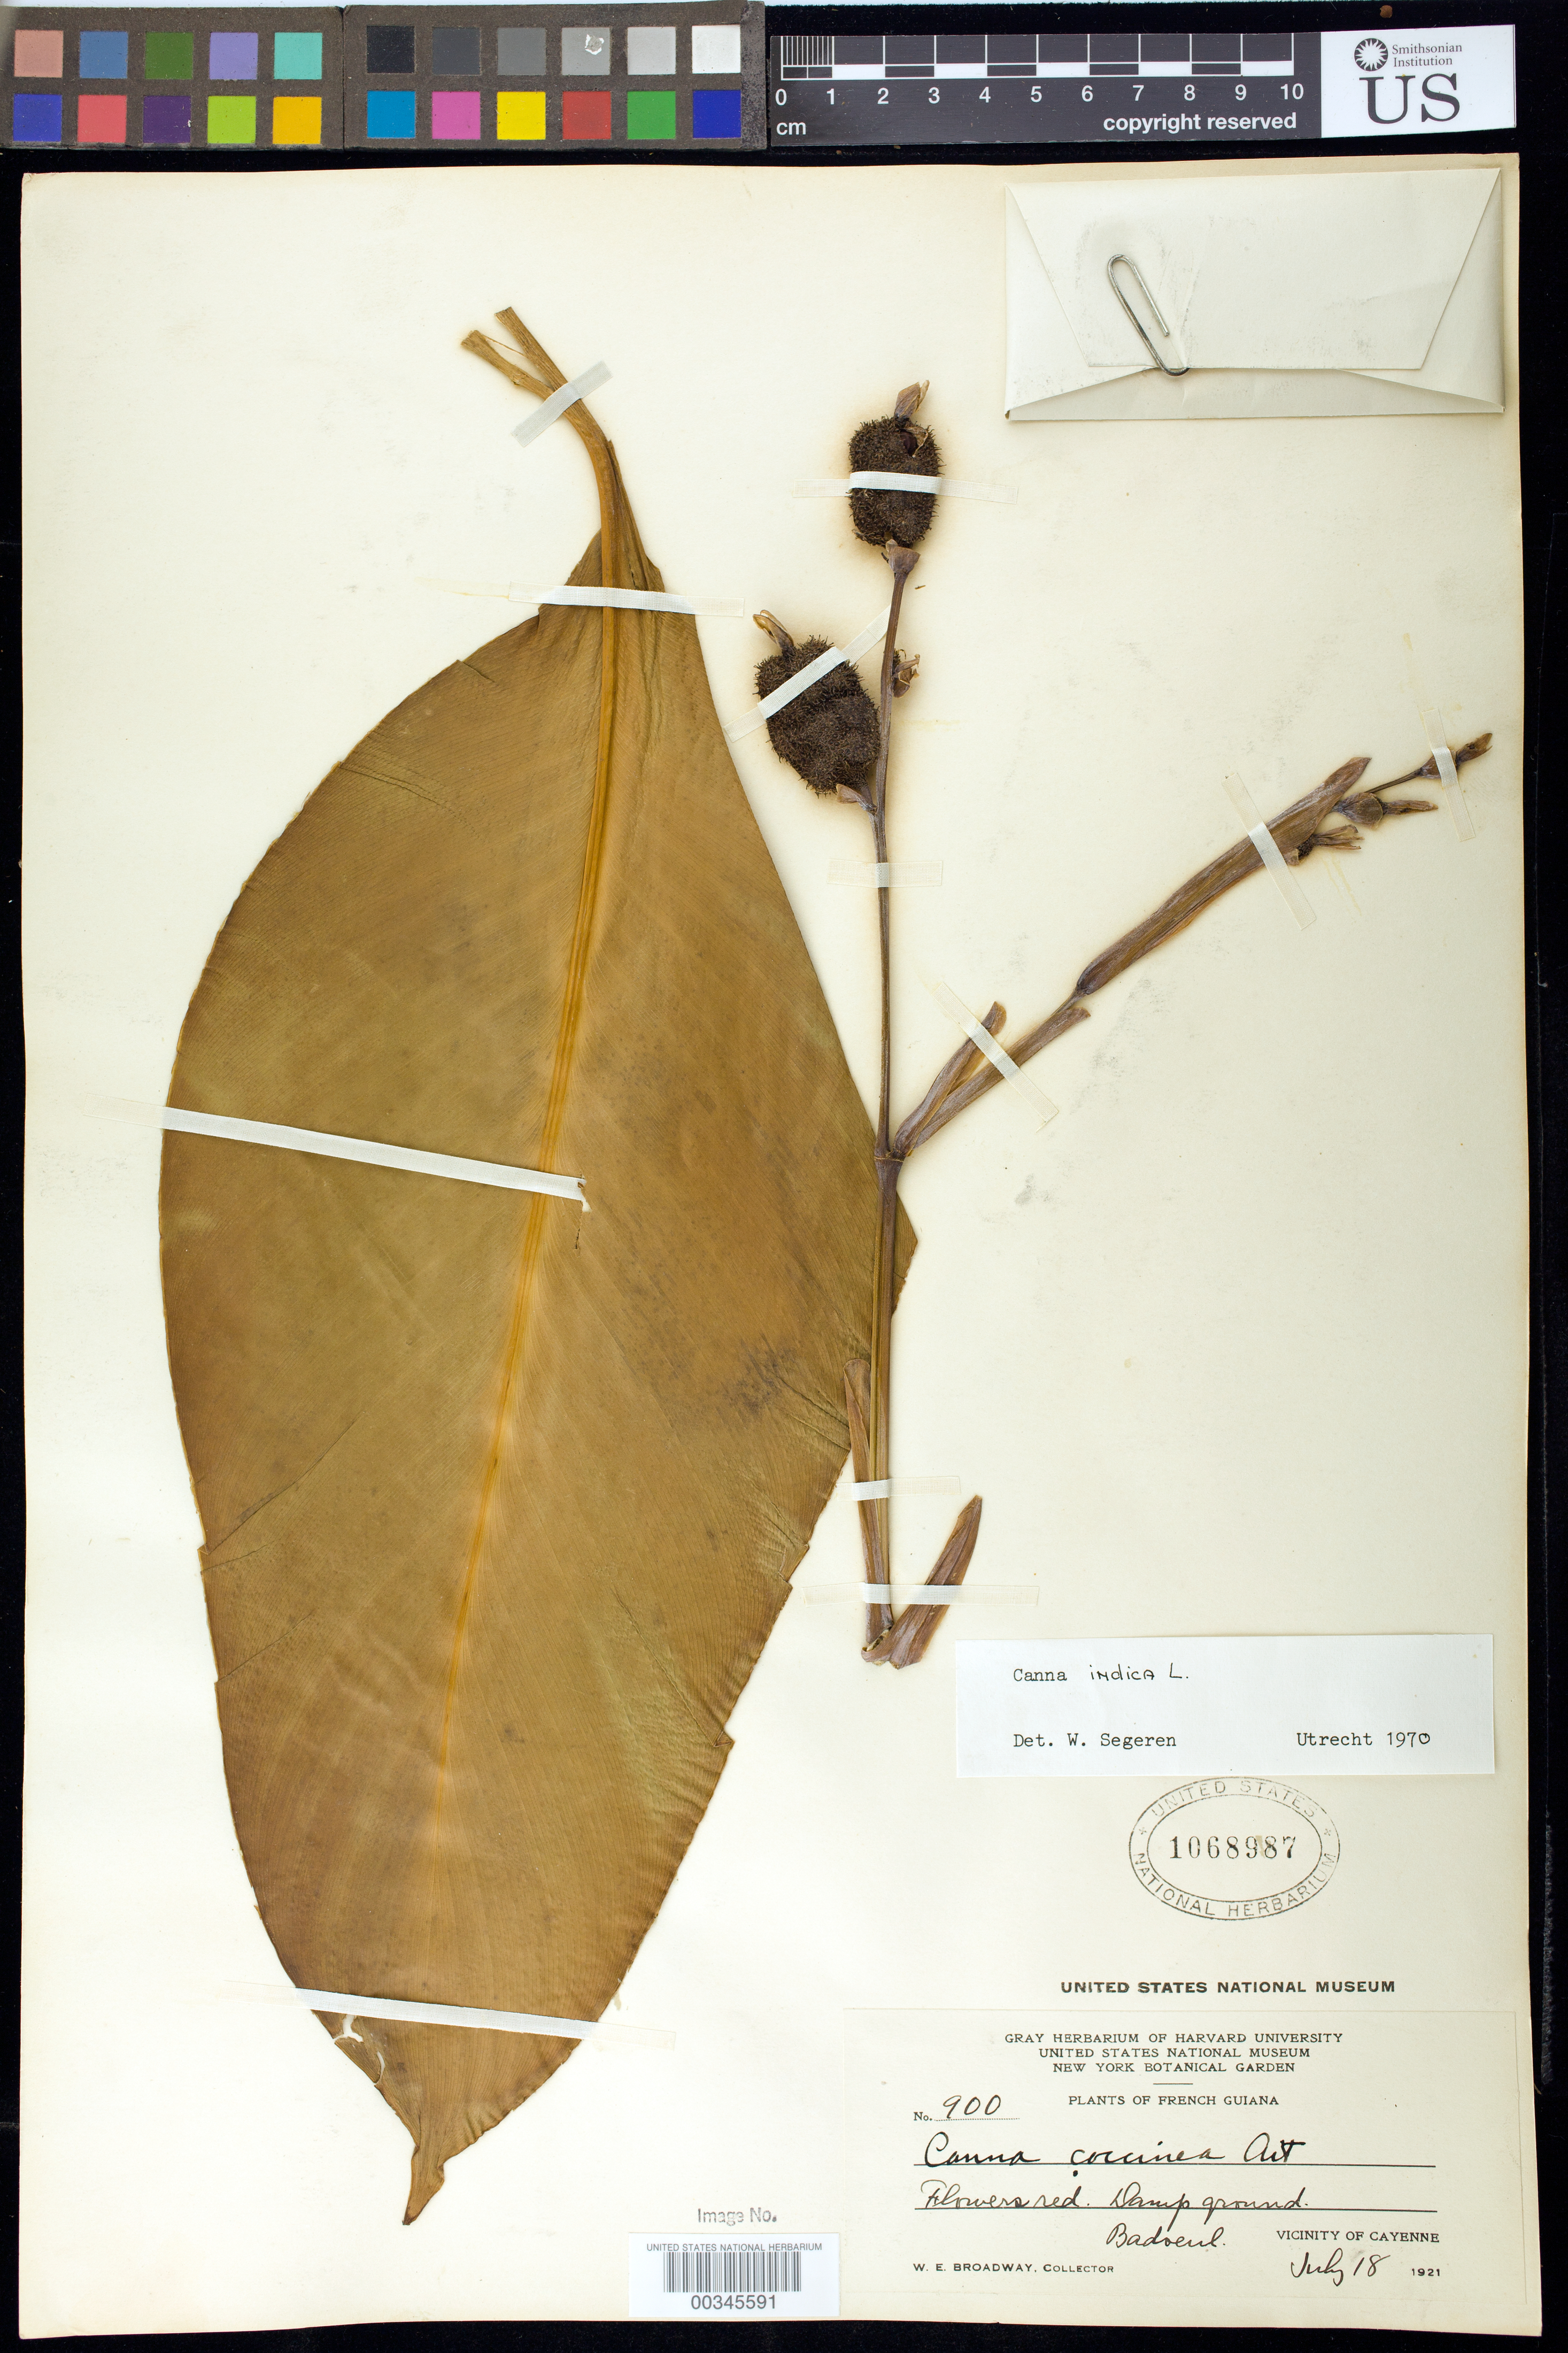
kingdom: Plantae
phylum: Tracheophyta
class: Liliopsida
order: Zingiberales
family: Cannaceae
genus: Canna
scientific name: Canna indica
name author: L.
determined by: Segeren, W.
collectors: W. E. Broadway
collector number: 900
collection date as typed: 18 Jul 1921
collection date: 1921-07-18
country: French Guiana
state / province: Cayenne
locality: Badoeul, vicinity of cayenne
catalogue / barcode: US 1068987